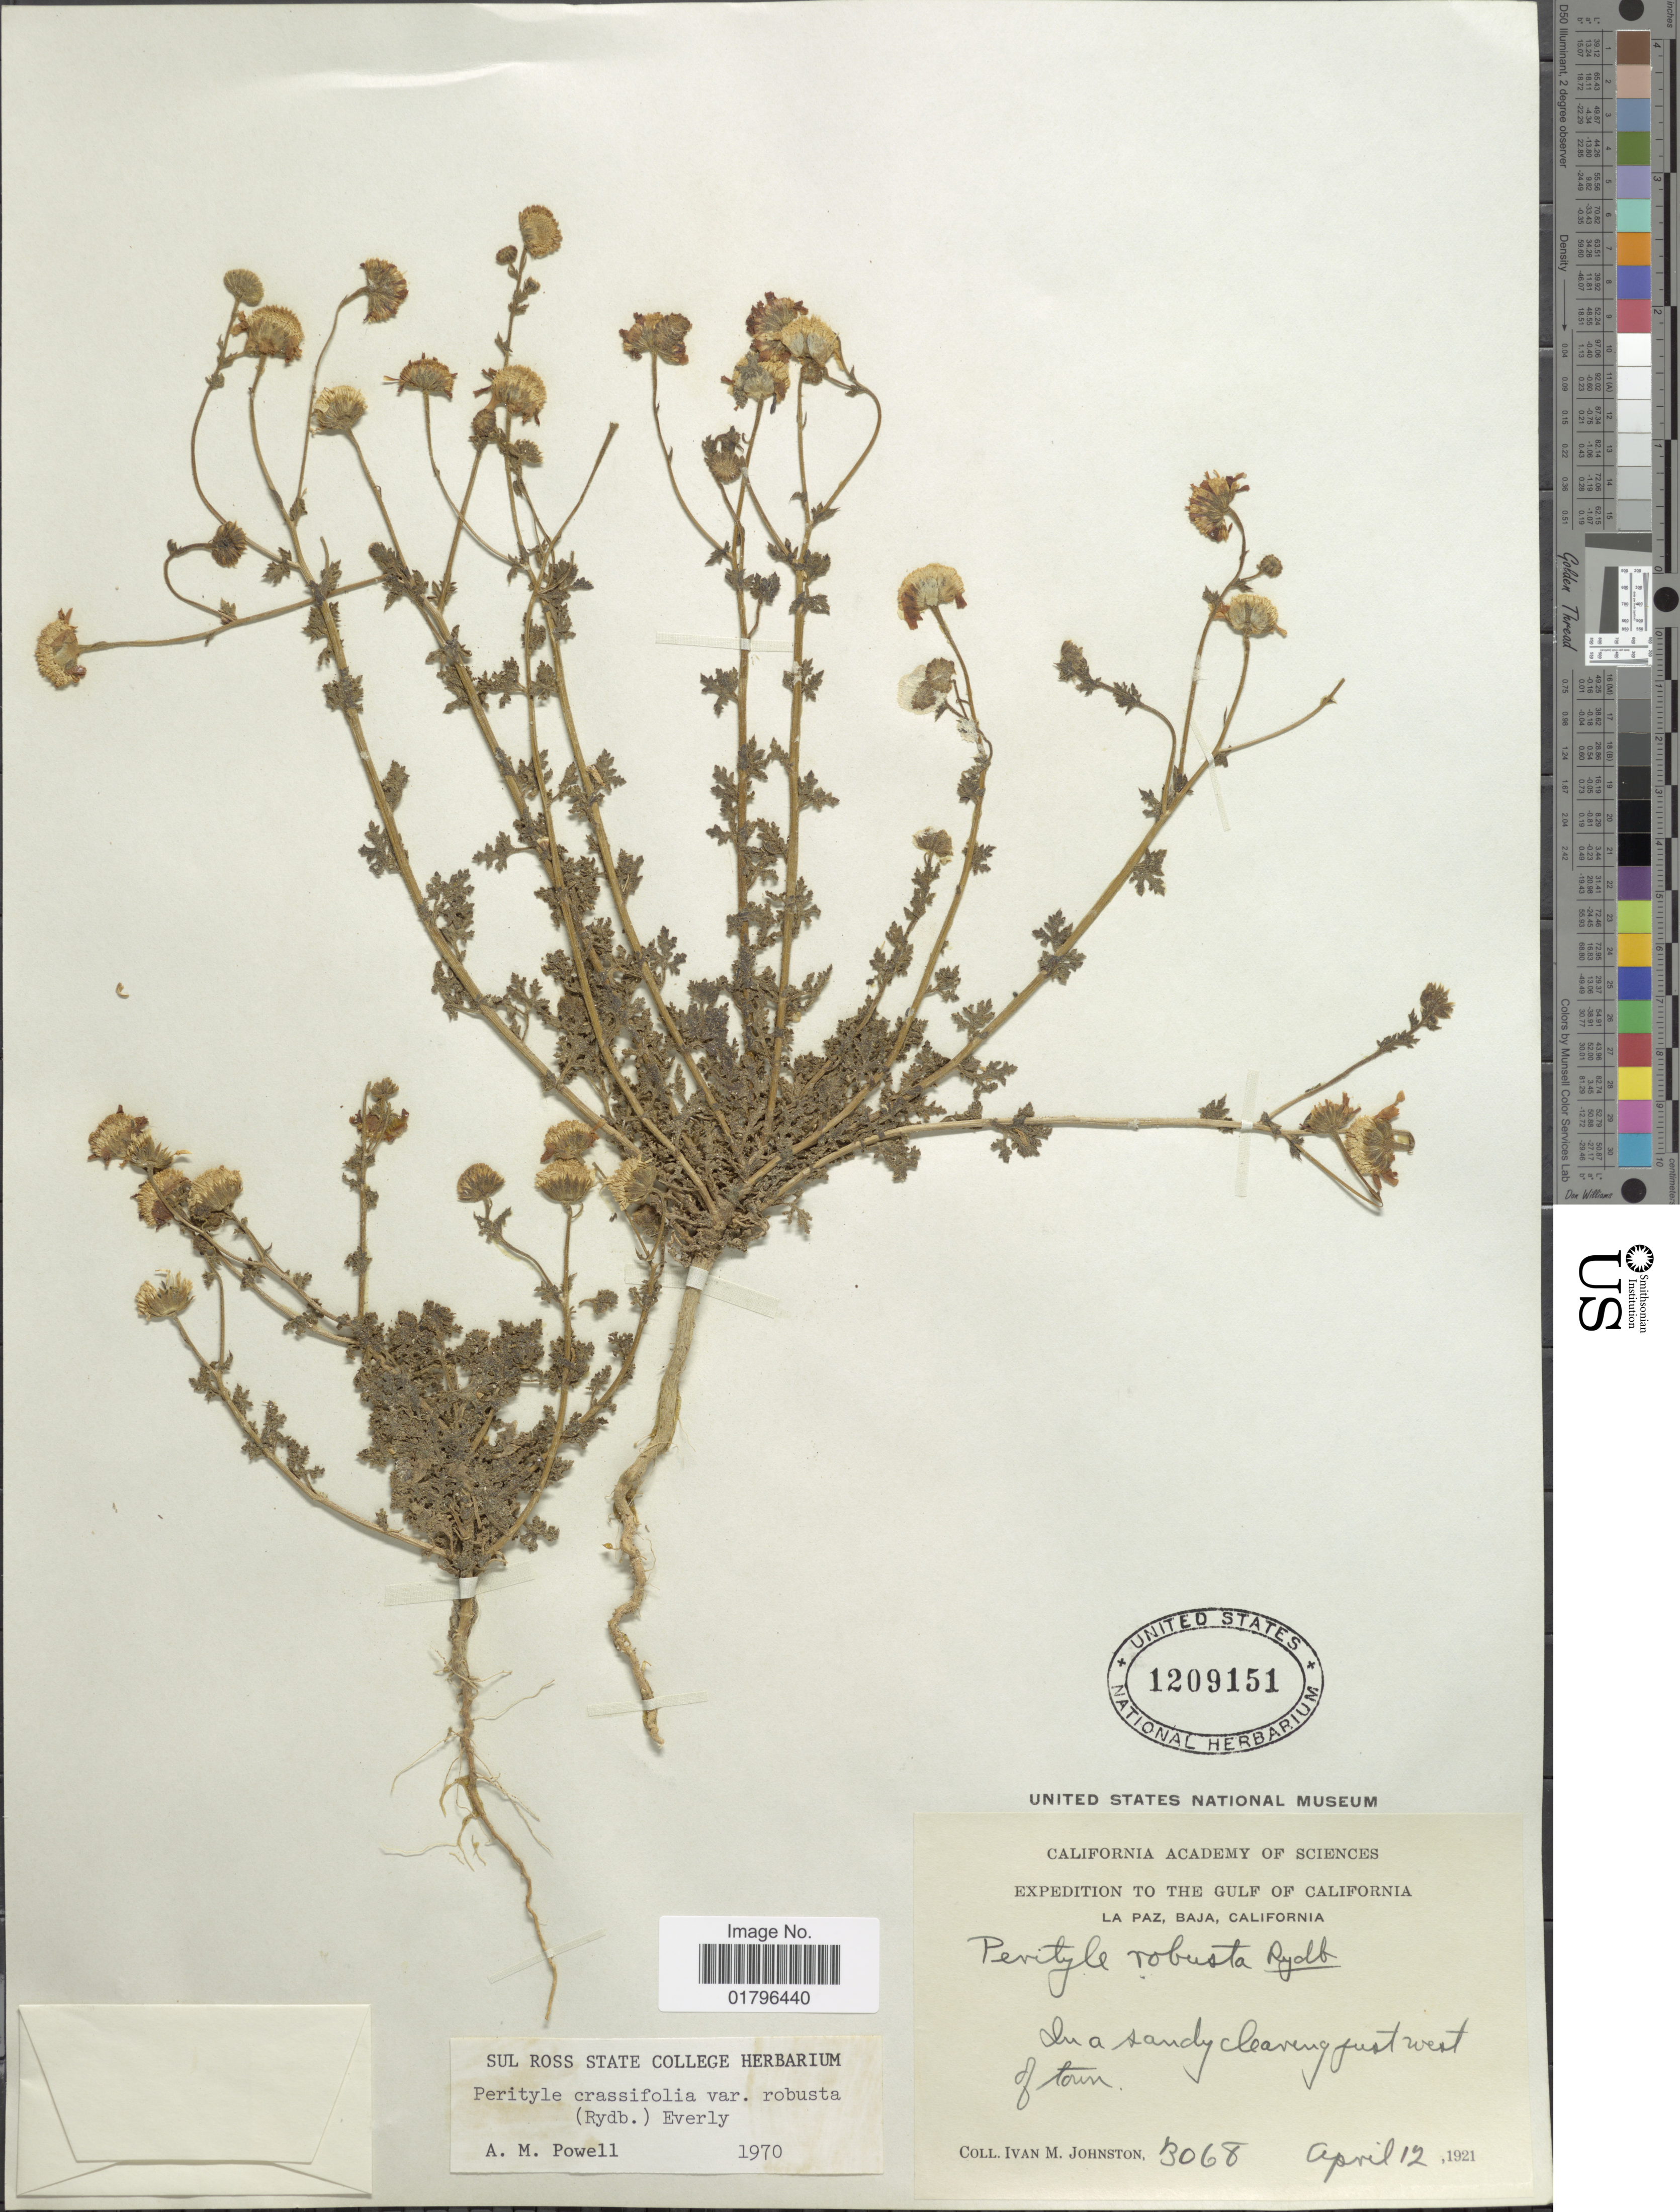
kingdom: Plantae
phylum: Tracheophyta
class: Magnoliopsida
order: Asterales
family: Asteraceae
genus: Perityle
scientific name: Perityle crassifolia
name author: Brandegee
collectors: I.M. Johnston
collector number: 3068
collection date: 1921-04-12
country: Mexico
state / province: Baja California Sur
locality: Gulf of California, La Paz, Baja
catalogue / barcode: US 1209151